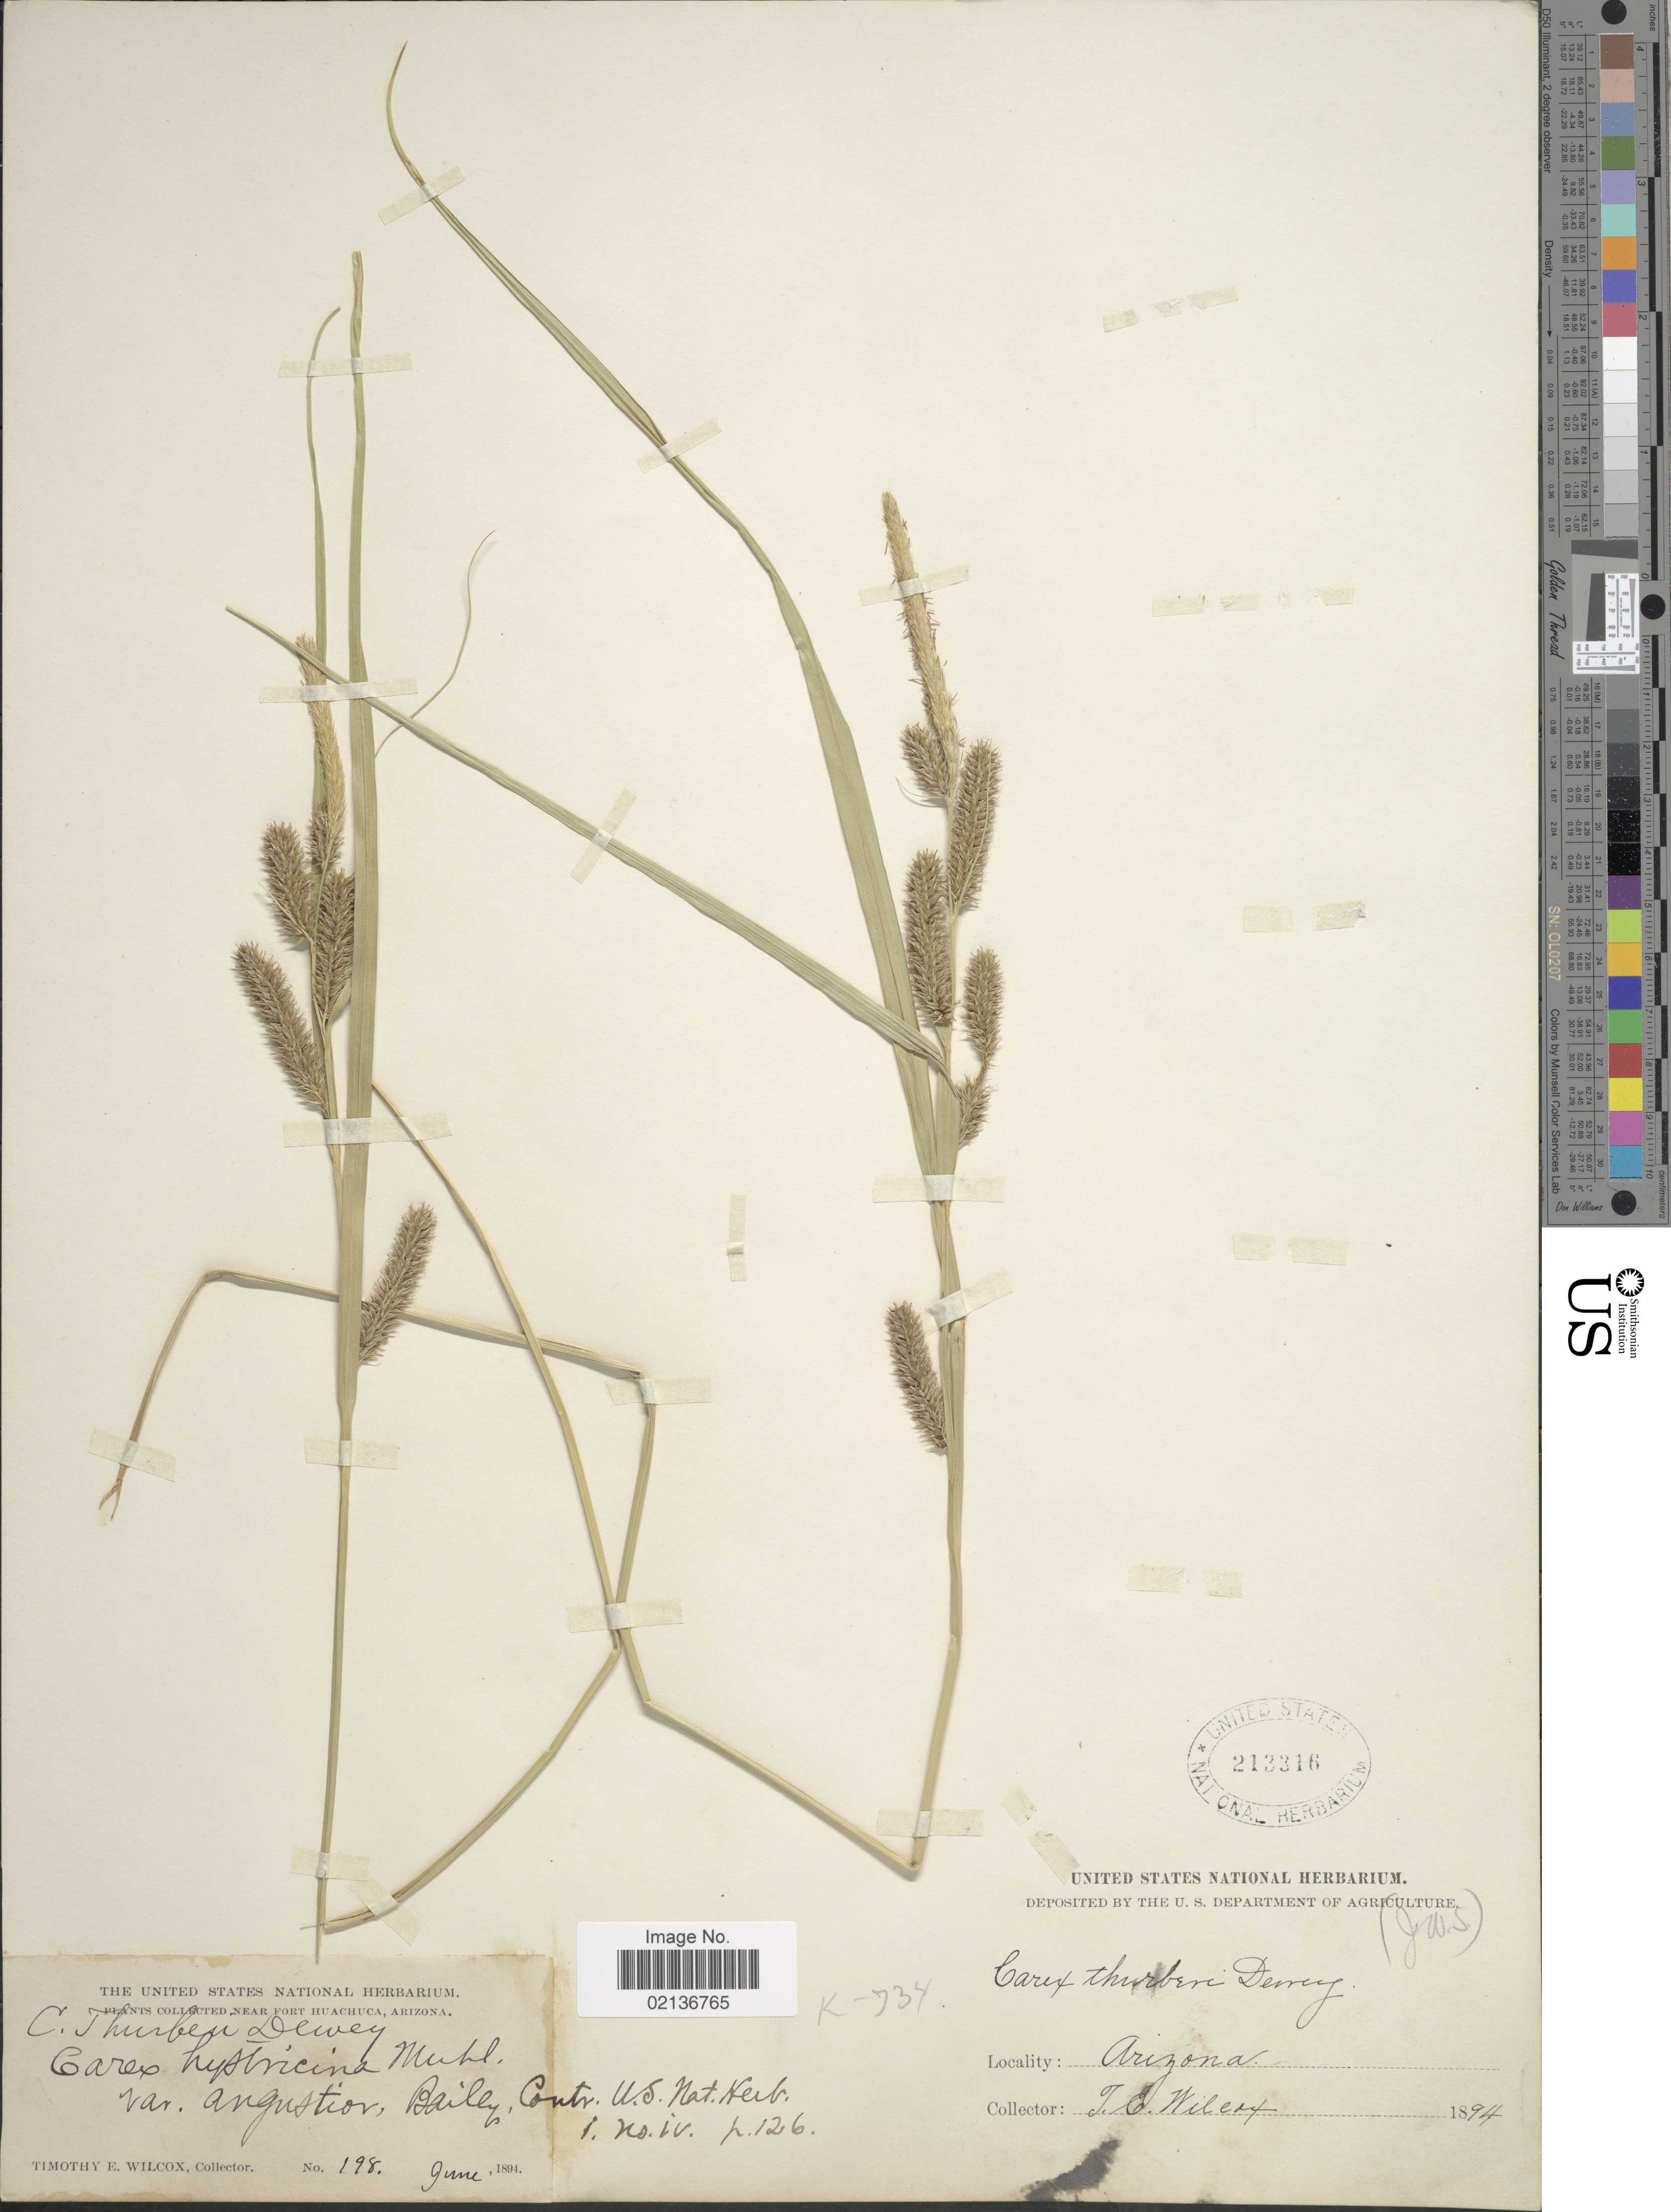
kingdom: Plantae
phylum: Tracheophyta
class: Liliopsida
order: Poales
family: Cyperaceae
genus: Carex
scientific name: Carex thurberi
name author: Dewey ex Torr.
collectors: T. E. Wilcox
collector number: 198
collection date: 1894-06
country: United States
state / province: Arizona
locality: Near Fort Huachuca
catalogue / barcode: US 213316